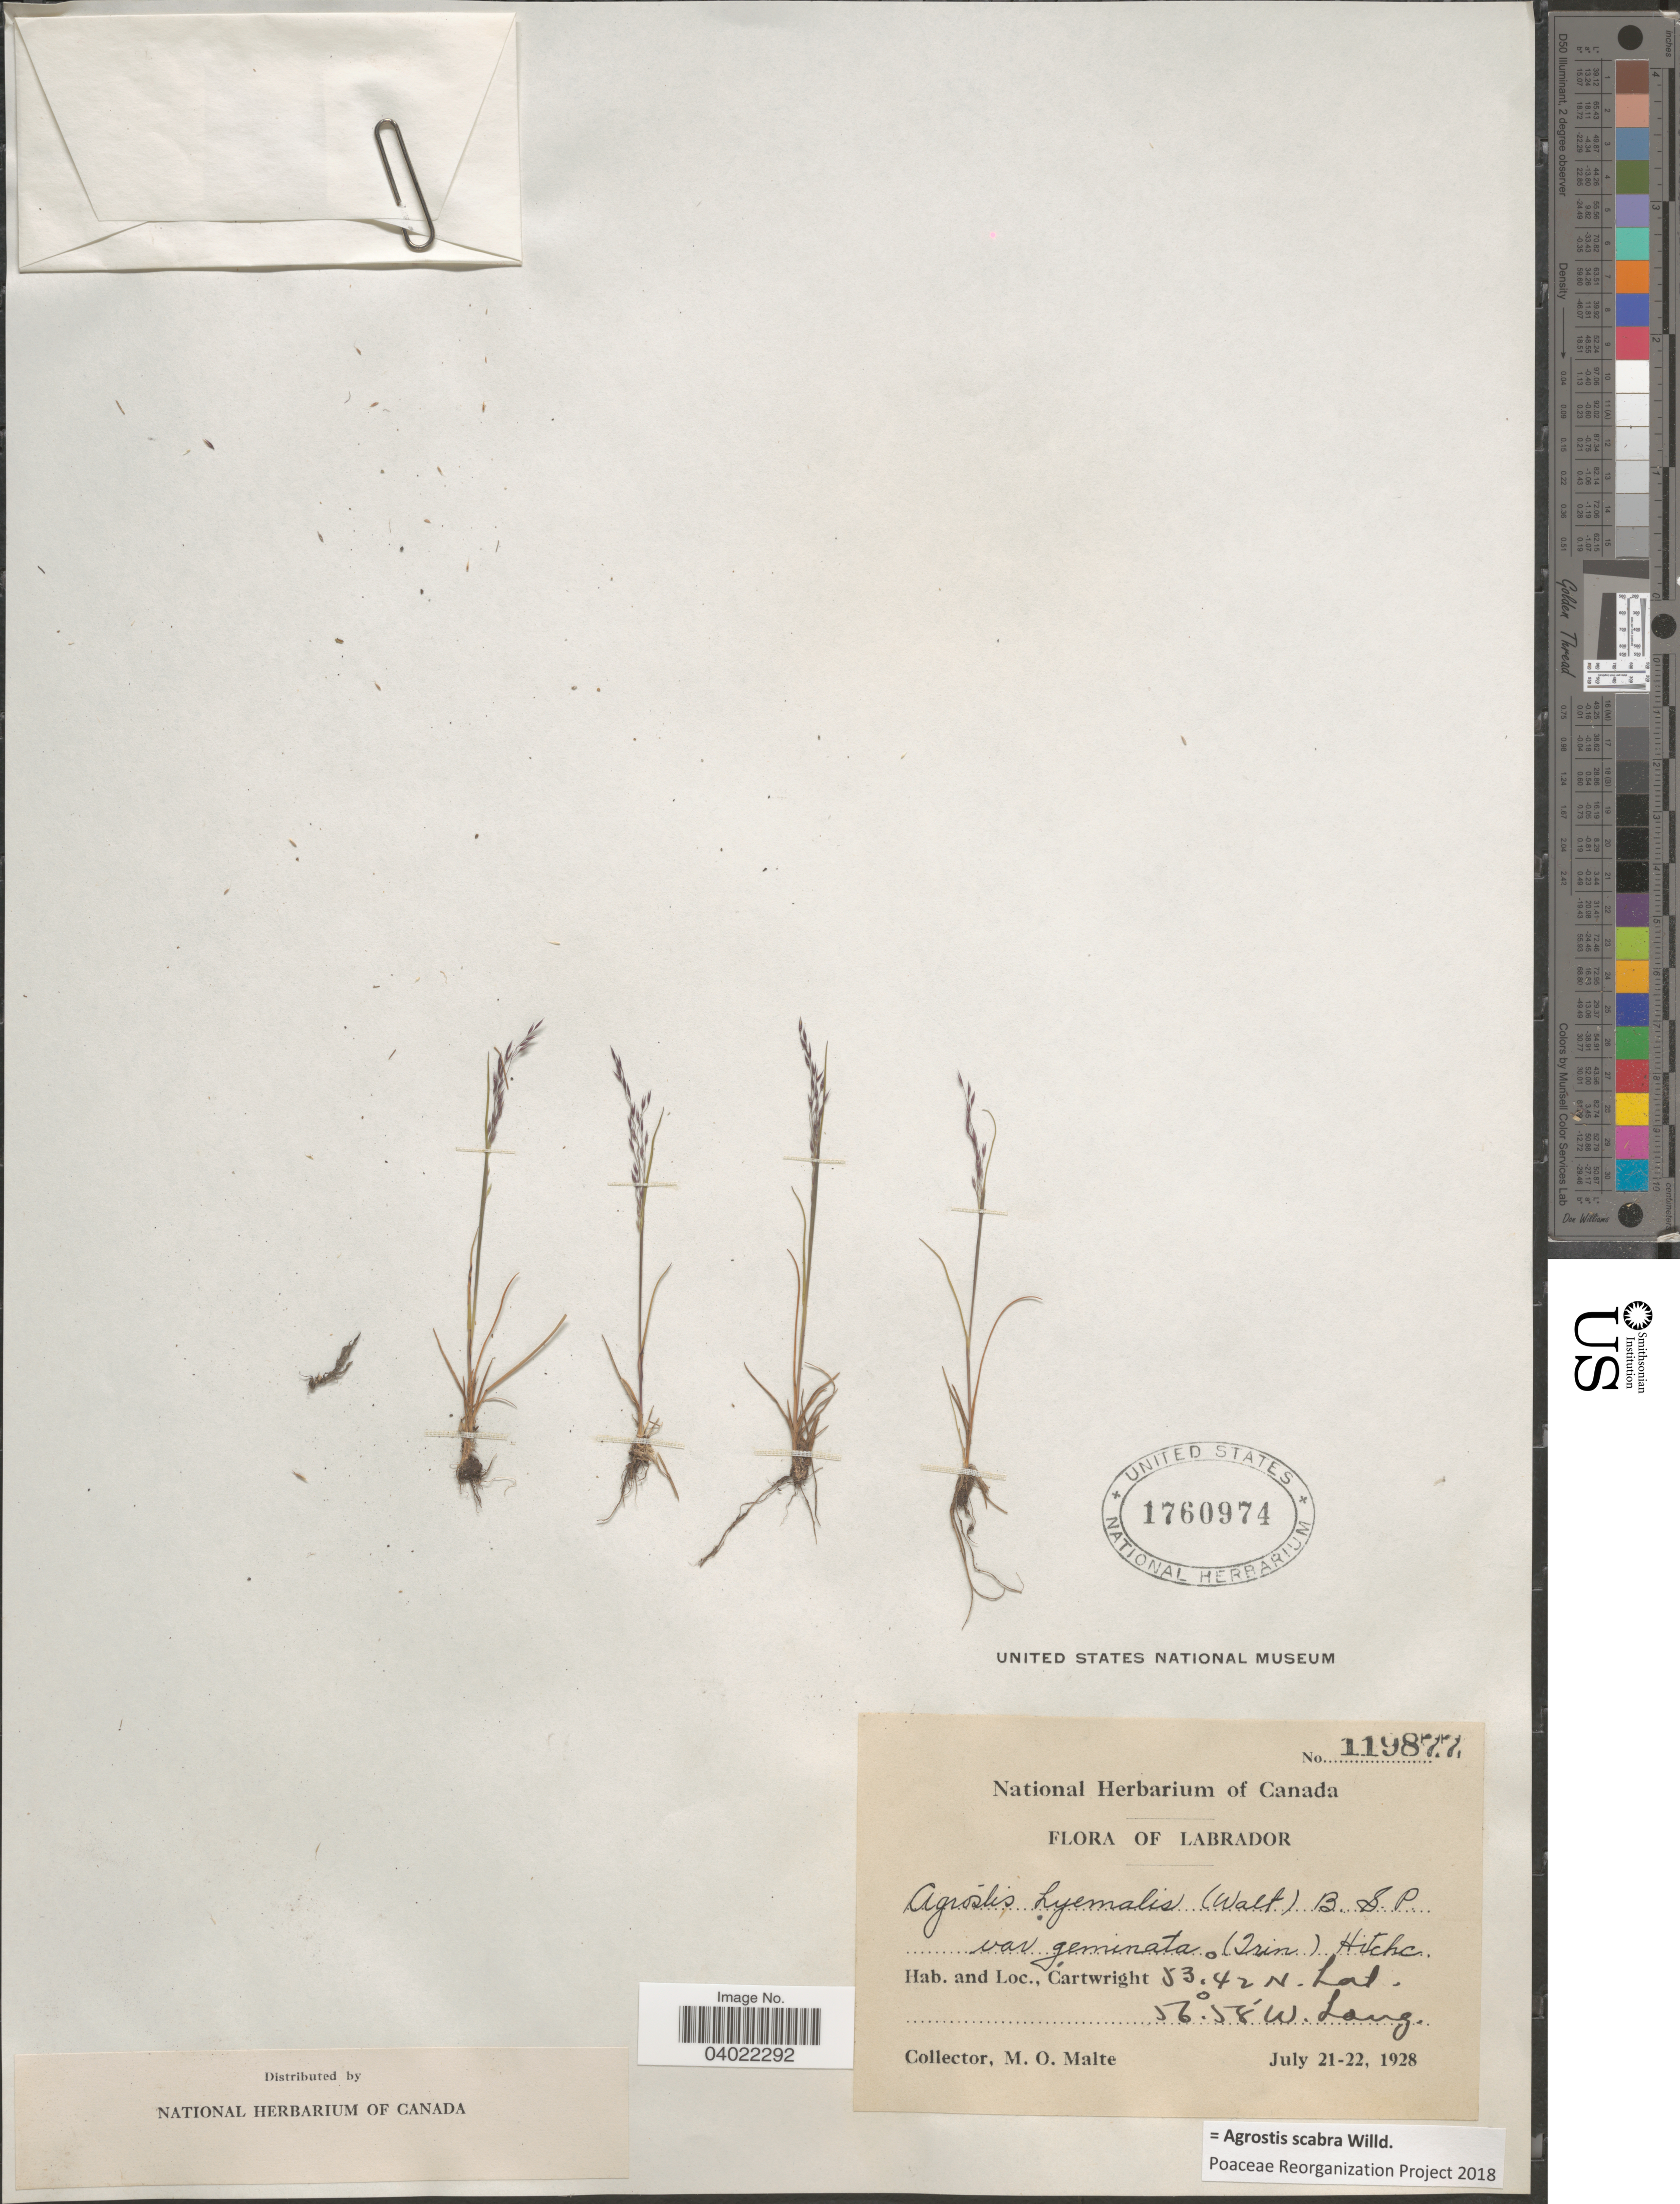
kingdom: Plantae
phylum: Tracheophyta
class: Liliopsida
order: Poales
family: Poaceae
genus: Agrostis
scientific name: Agrostis scabra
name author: Willd.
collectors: M. O. Malte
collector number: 119877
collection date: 1928-07-21/1928-07-22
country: Canada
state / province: Newfoundland and Labrador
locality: Labrador. Cartwright.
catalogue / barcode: US 1760974